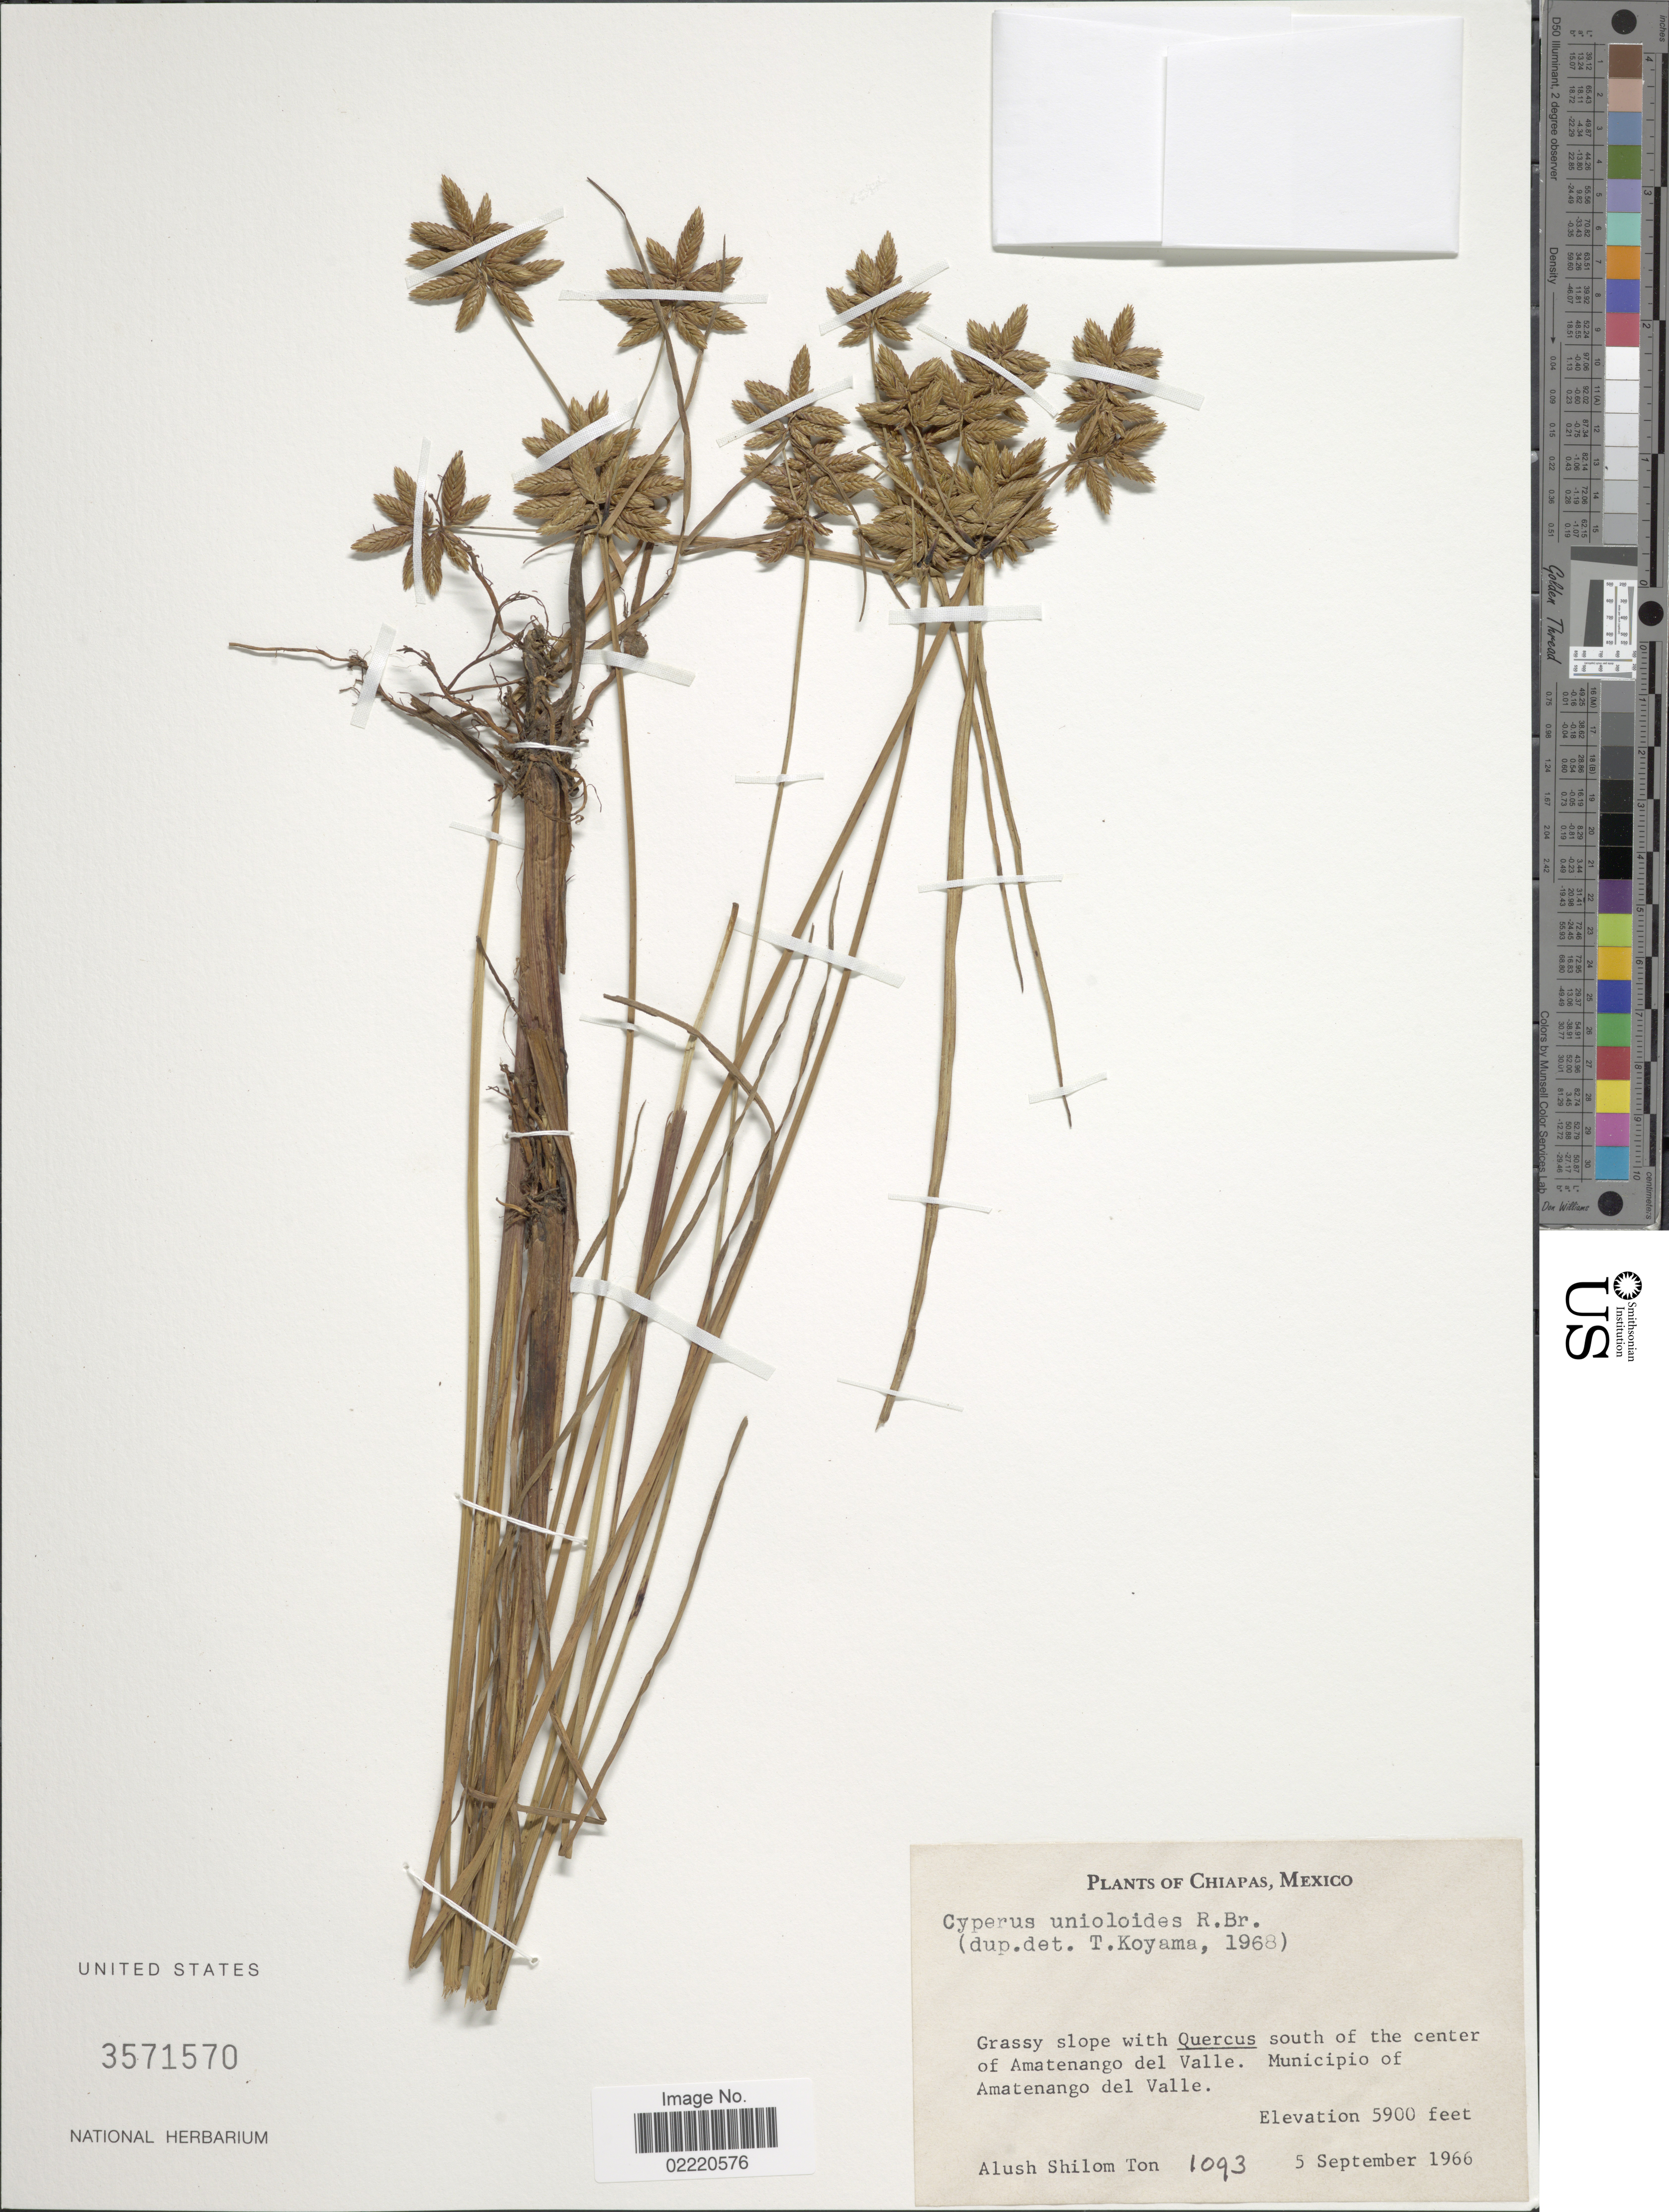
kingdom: Plantae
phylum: Tracheophyta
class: Liliopsida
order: Poales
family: Cyperaceae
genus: Cyperus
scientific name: Cyperus unioloides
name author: R. Br.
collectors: A. S. Ton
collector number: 1093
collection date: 1966-09-05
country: Mexico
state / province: Chiapas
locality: Grassy slope south of the center of Amatenango del Valle, Municipio of Amatenango del Valle.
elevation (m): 1798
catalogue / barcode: US 3571570